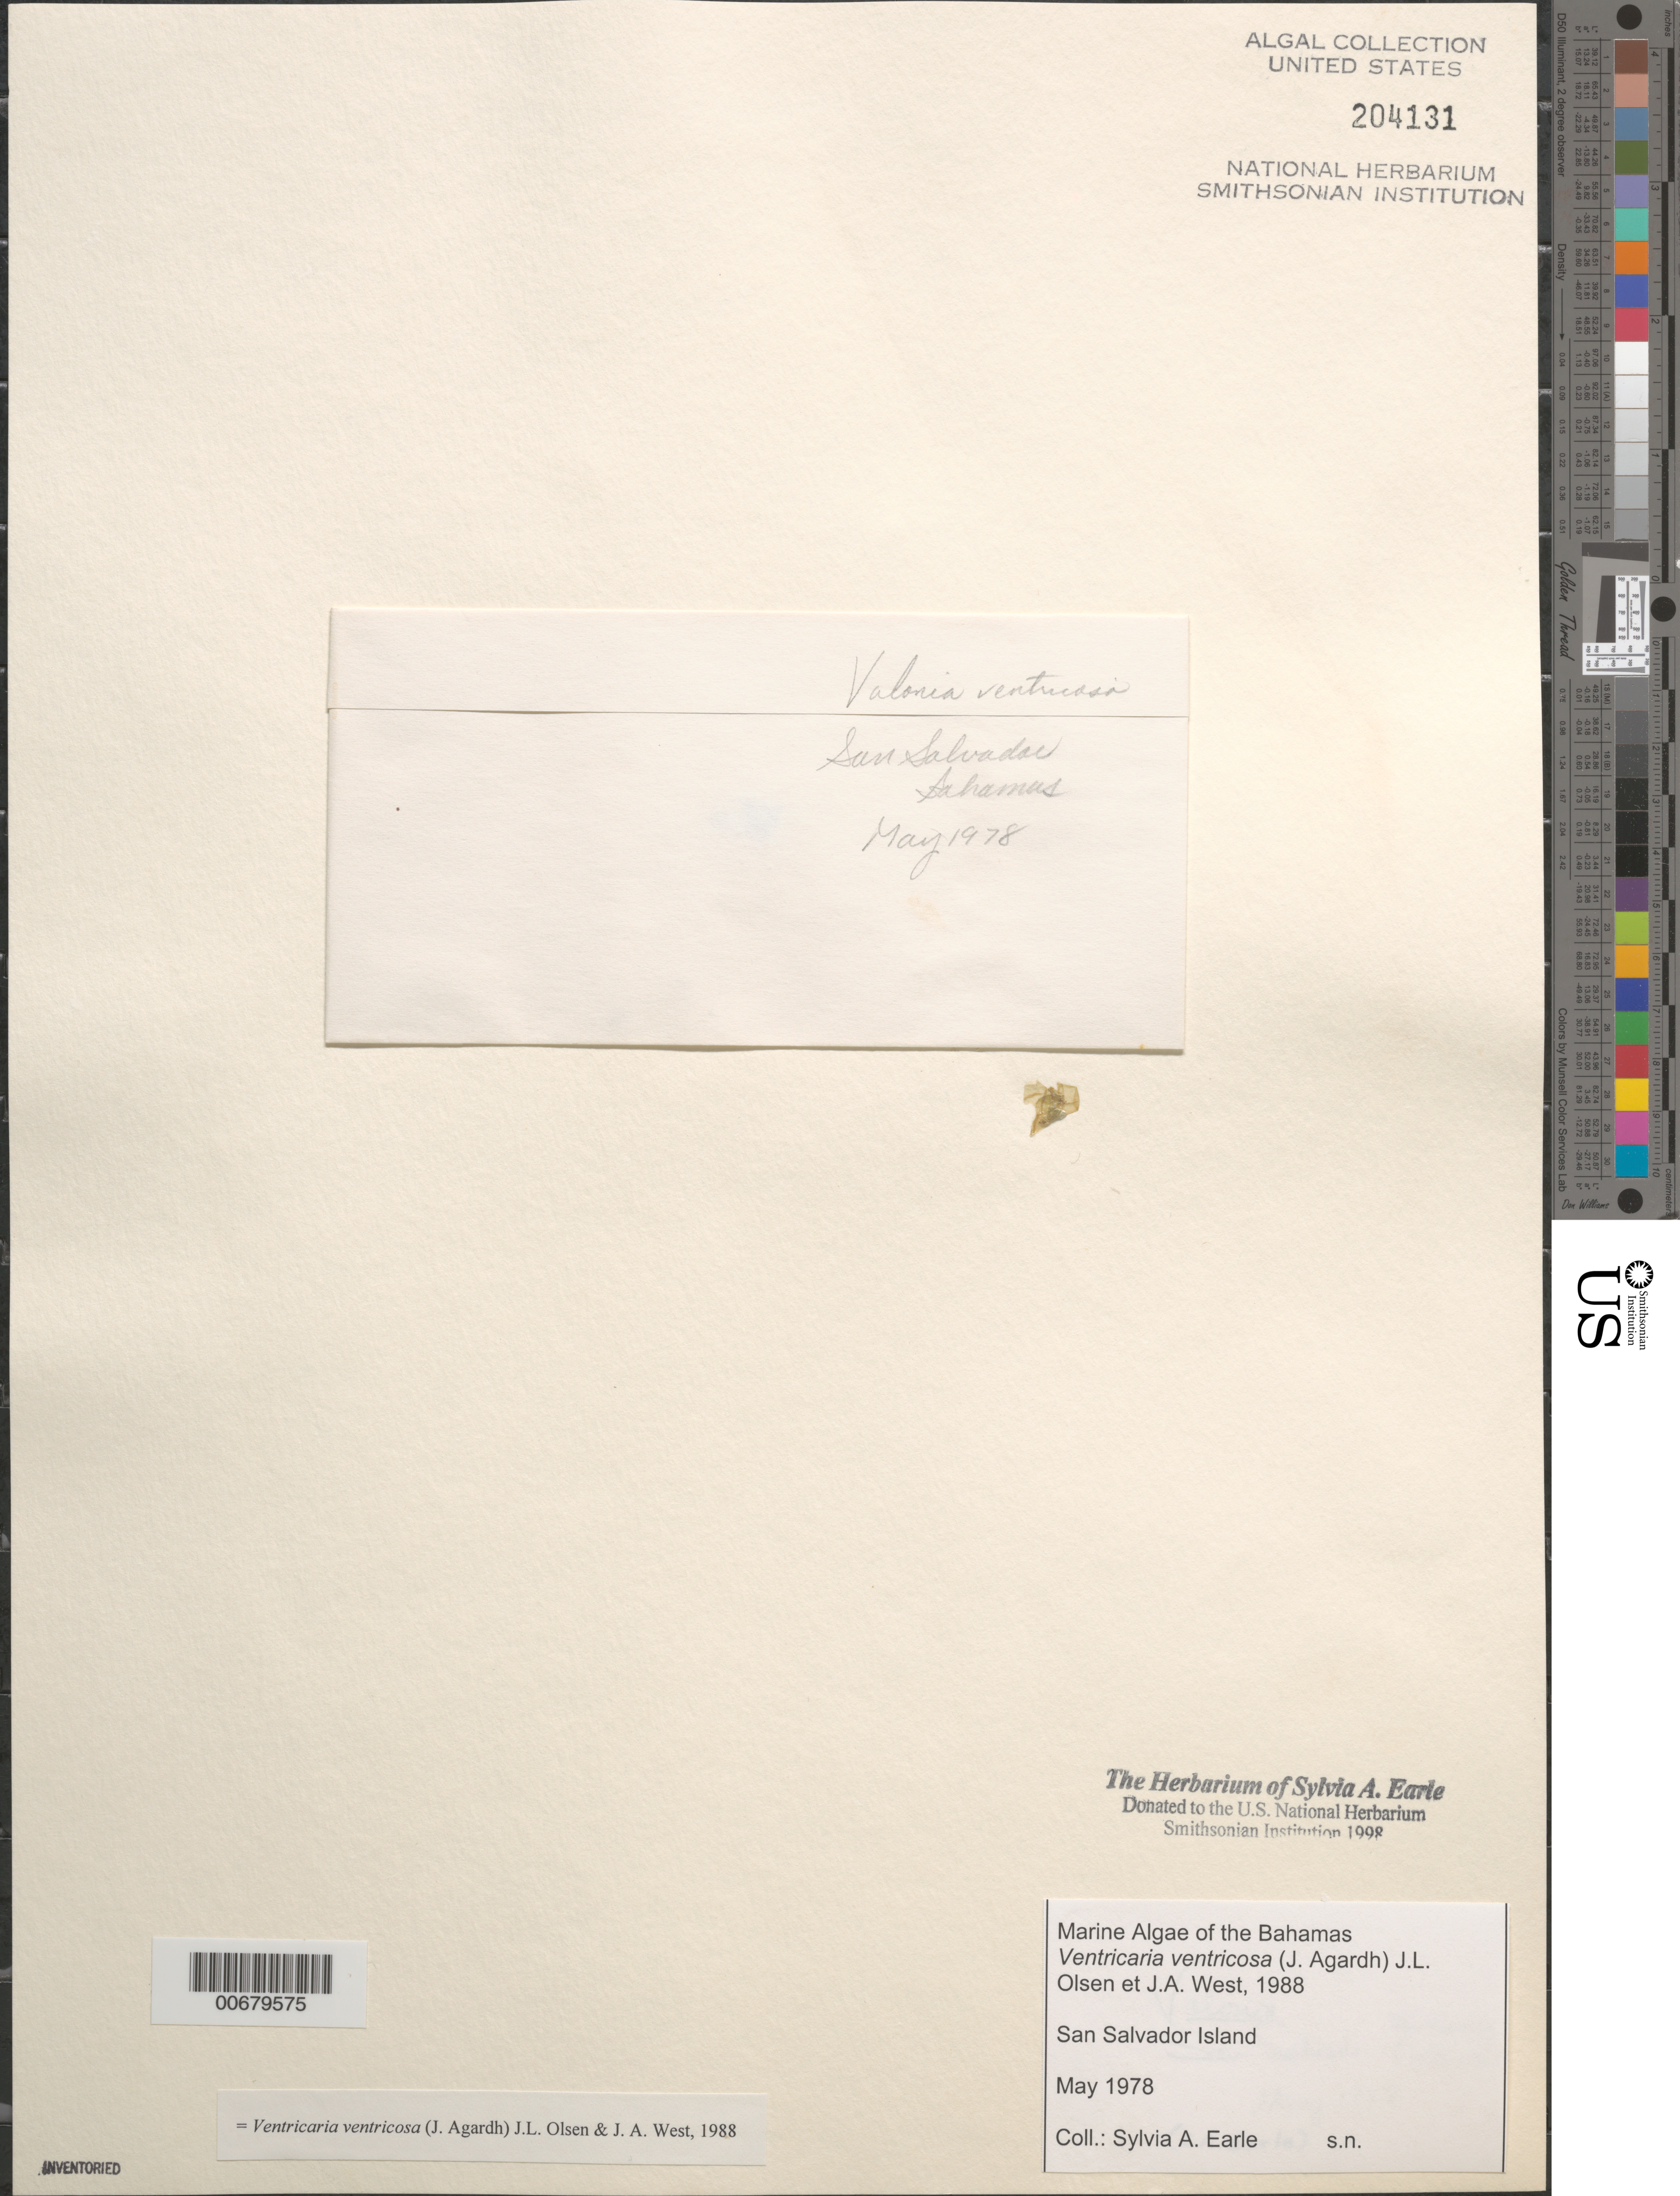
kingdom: Plantae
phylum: Chlorophyta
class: Ulvophyceae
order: Siphonocladales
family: Valoniaceae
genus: Valonia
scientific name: Valonia ventricosa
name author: J. Agardh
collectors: S. A. Earle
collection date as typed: May 1978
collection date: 1978-05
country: Bahamas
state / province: San Salvador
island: San Salvador Island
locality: Western Atlantic Ocean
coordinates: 24 2'N, 74 30'W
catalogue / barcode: US 204131